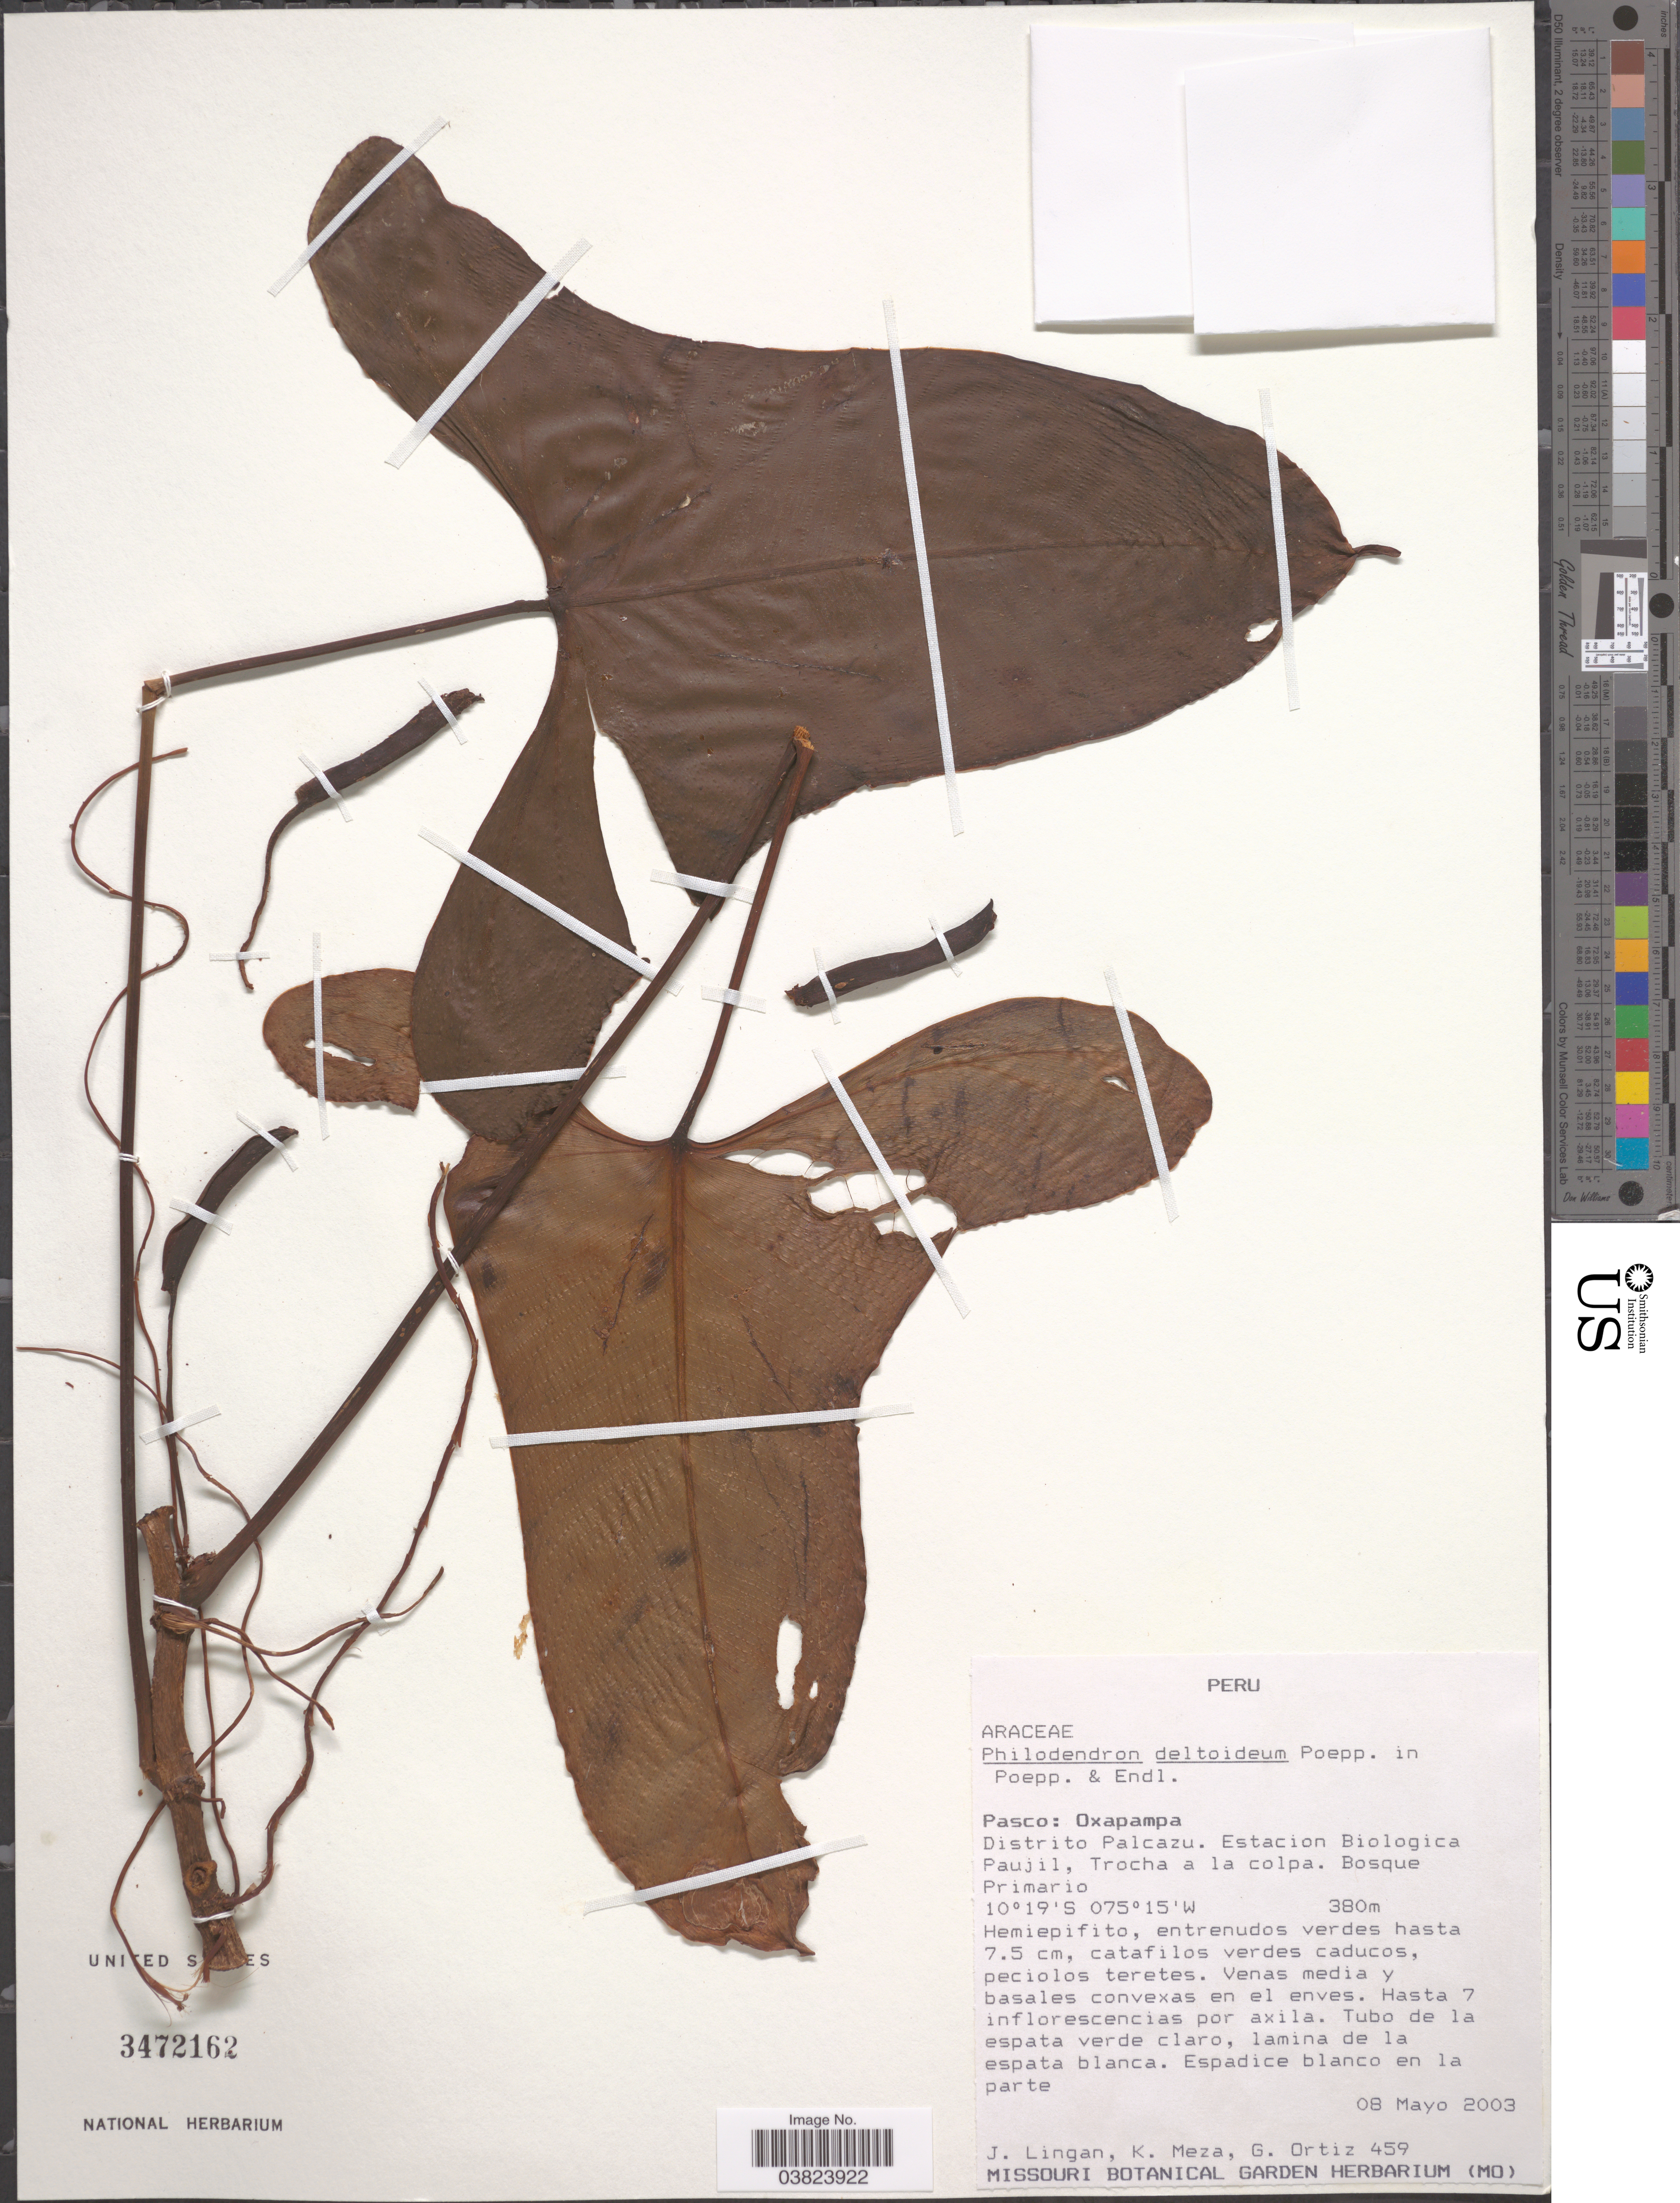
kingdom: Plantae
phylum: Tracheophyta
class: Liliopsida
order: Alismatales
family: Araceae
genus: Philodendron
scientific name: Philodendron deltoideum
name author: Poepp.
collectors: J. Lingan, K. Meza & G. Ortiz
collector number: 459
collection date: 2003-05-08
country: Peru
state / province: Pasco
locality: Oxapampa. Distrito Palcazu. Estacion Biologica Paujil, Trocha a la colpa. Bosque Primario.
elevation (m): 380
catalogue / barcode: US 3472162